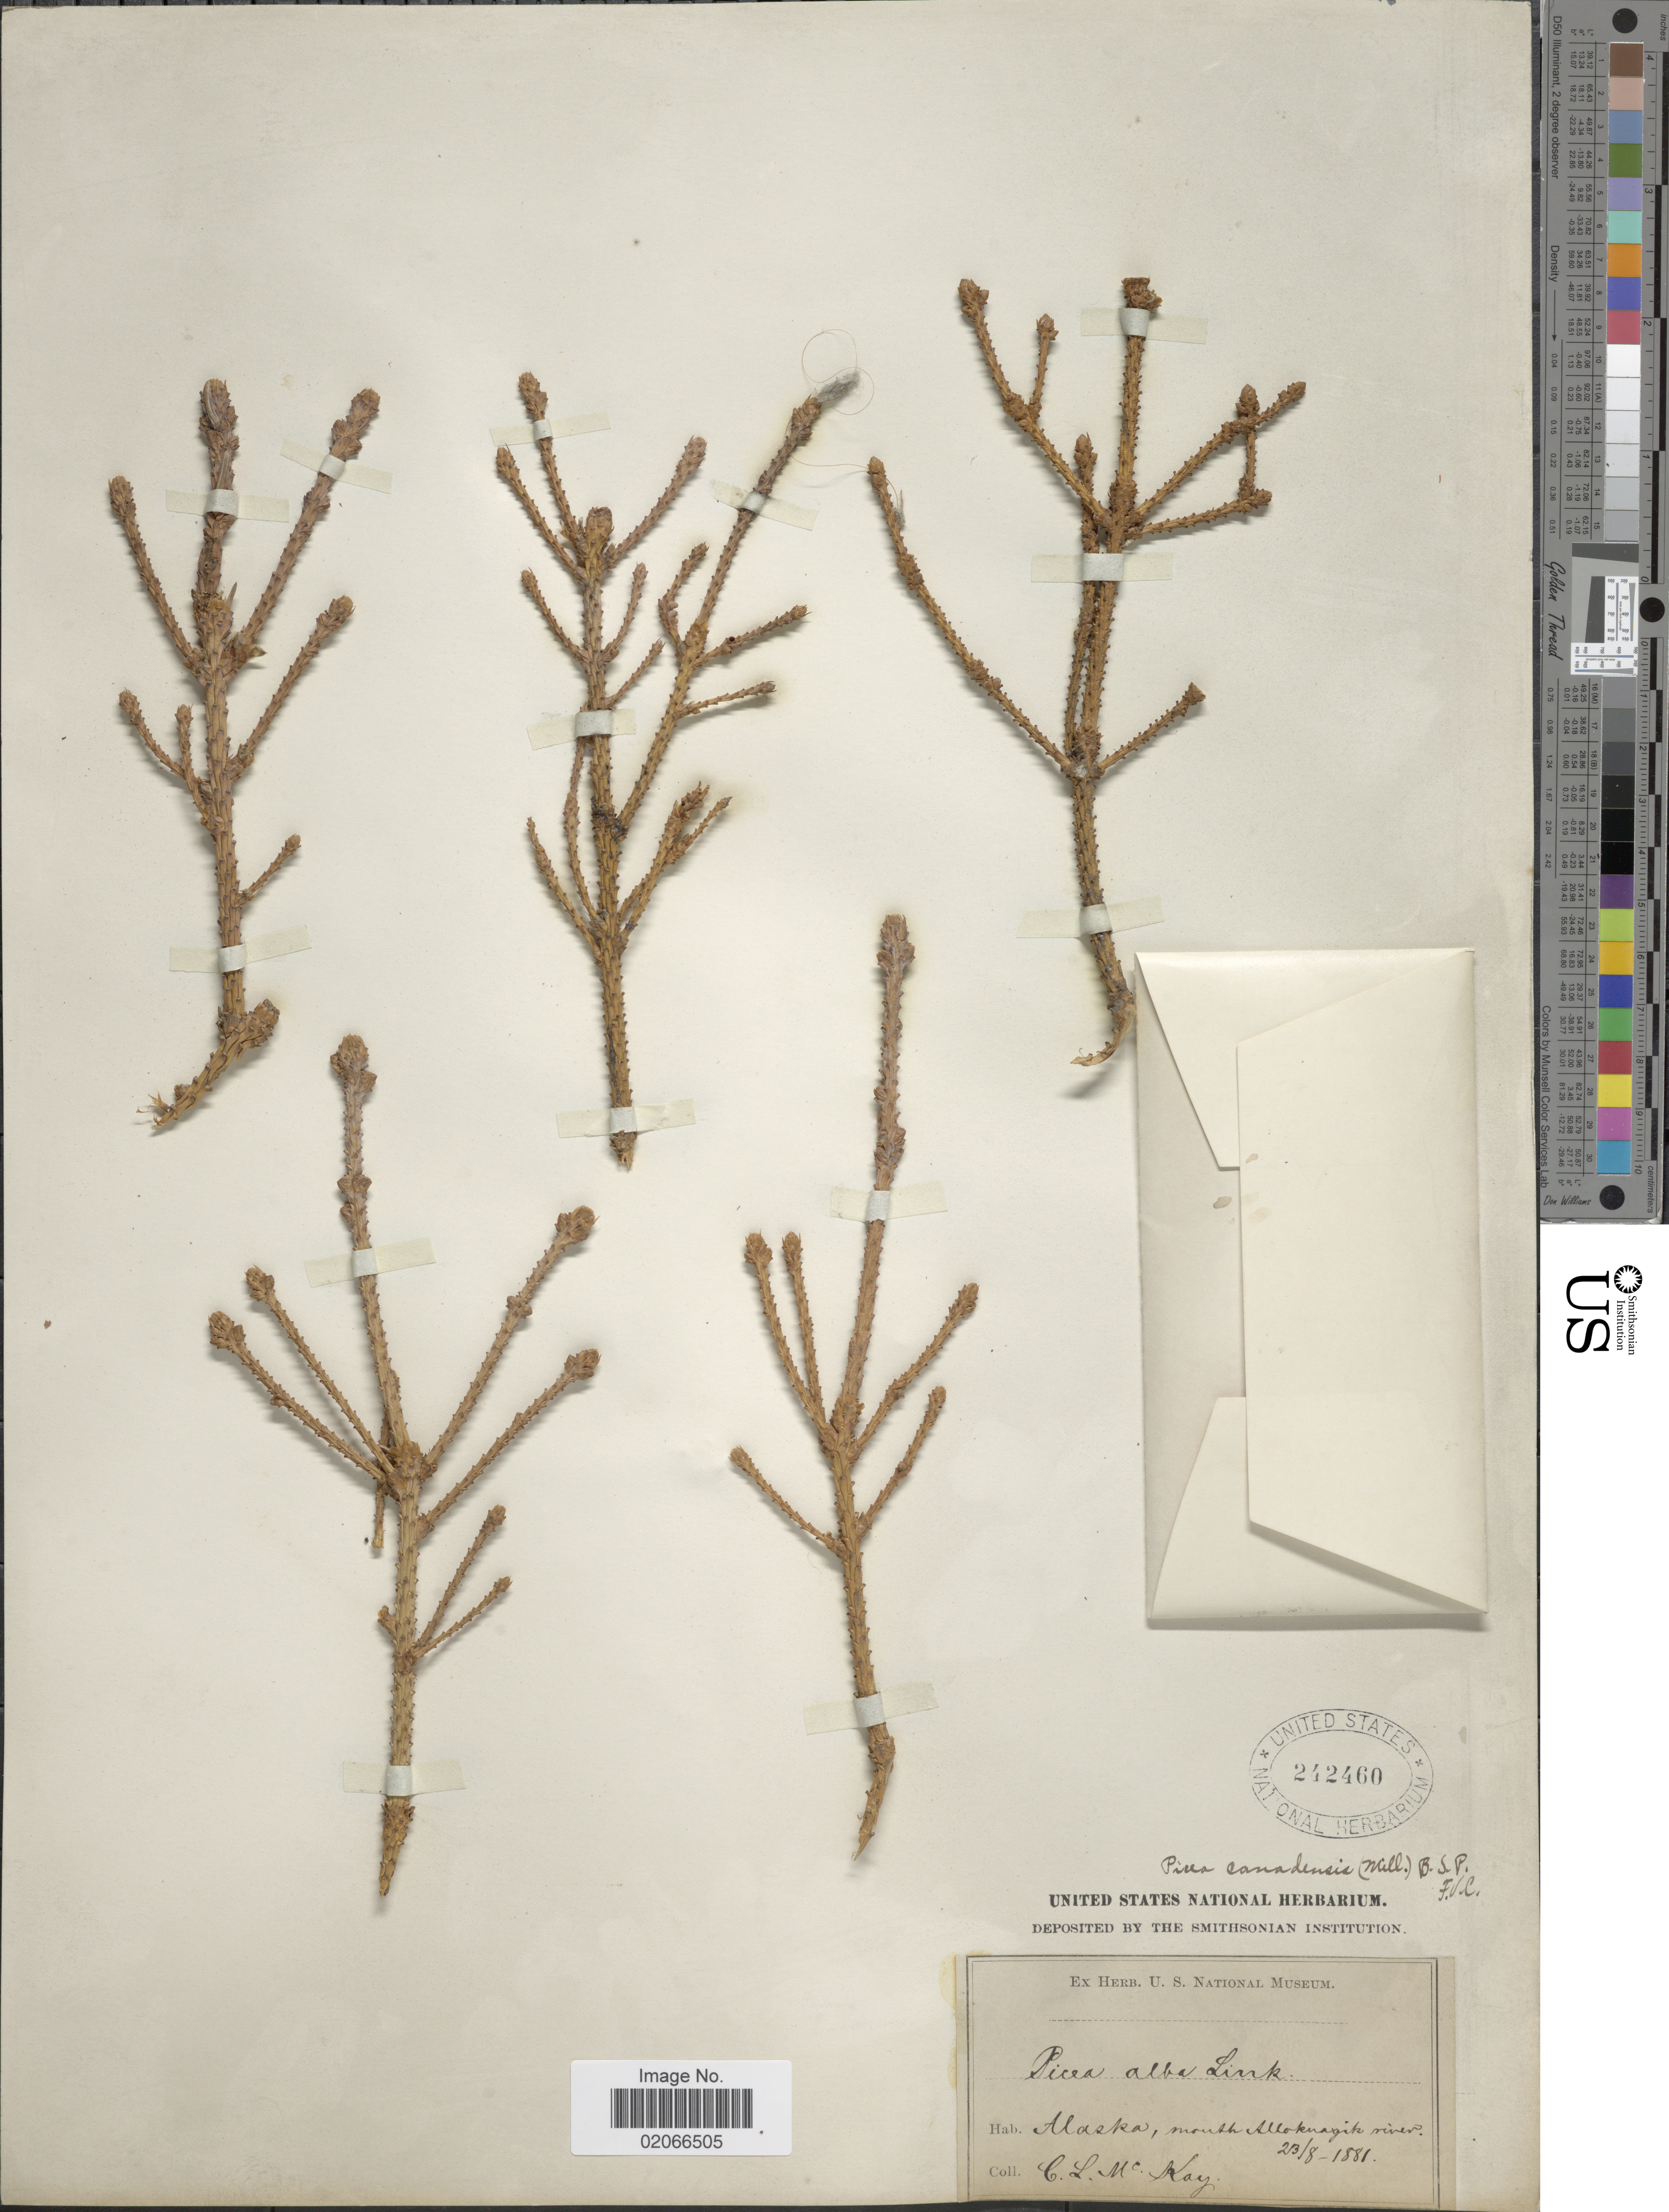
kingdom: Plantae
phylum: Tracheophyta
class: Pinopsida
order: Pinales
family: Pinaceae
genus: Picea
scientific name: Picea glauca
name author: (Moench) Voss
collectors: C. McKay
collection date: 1881-08-23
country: United States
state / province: Alaska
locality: Mouth of Aleknagik river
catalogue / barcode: US 242460